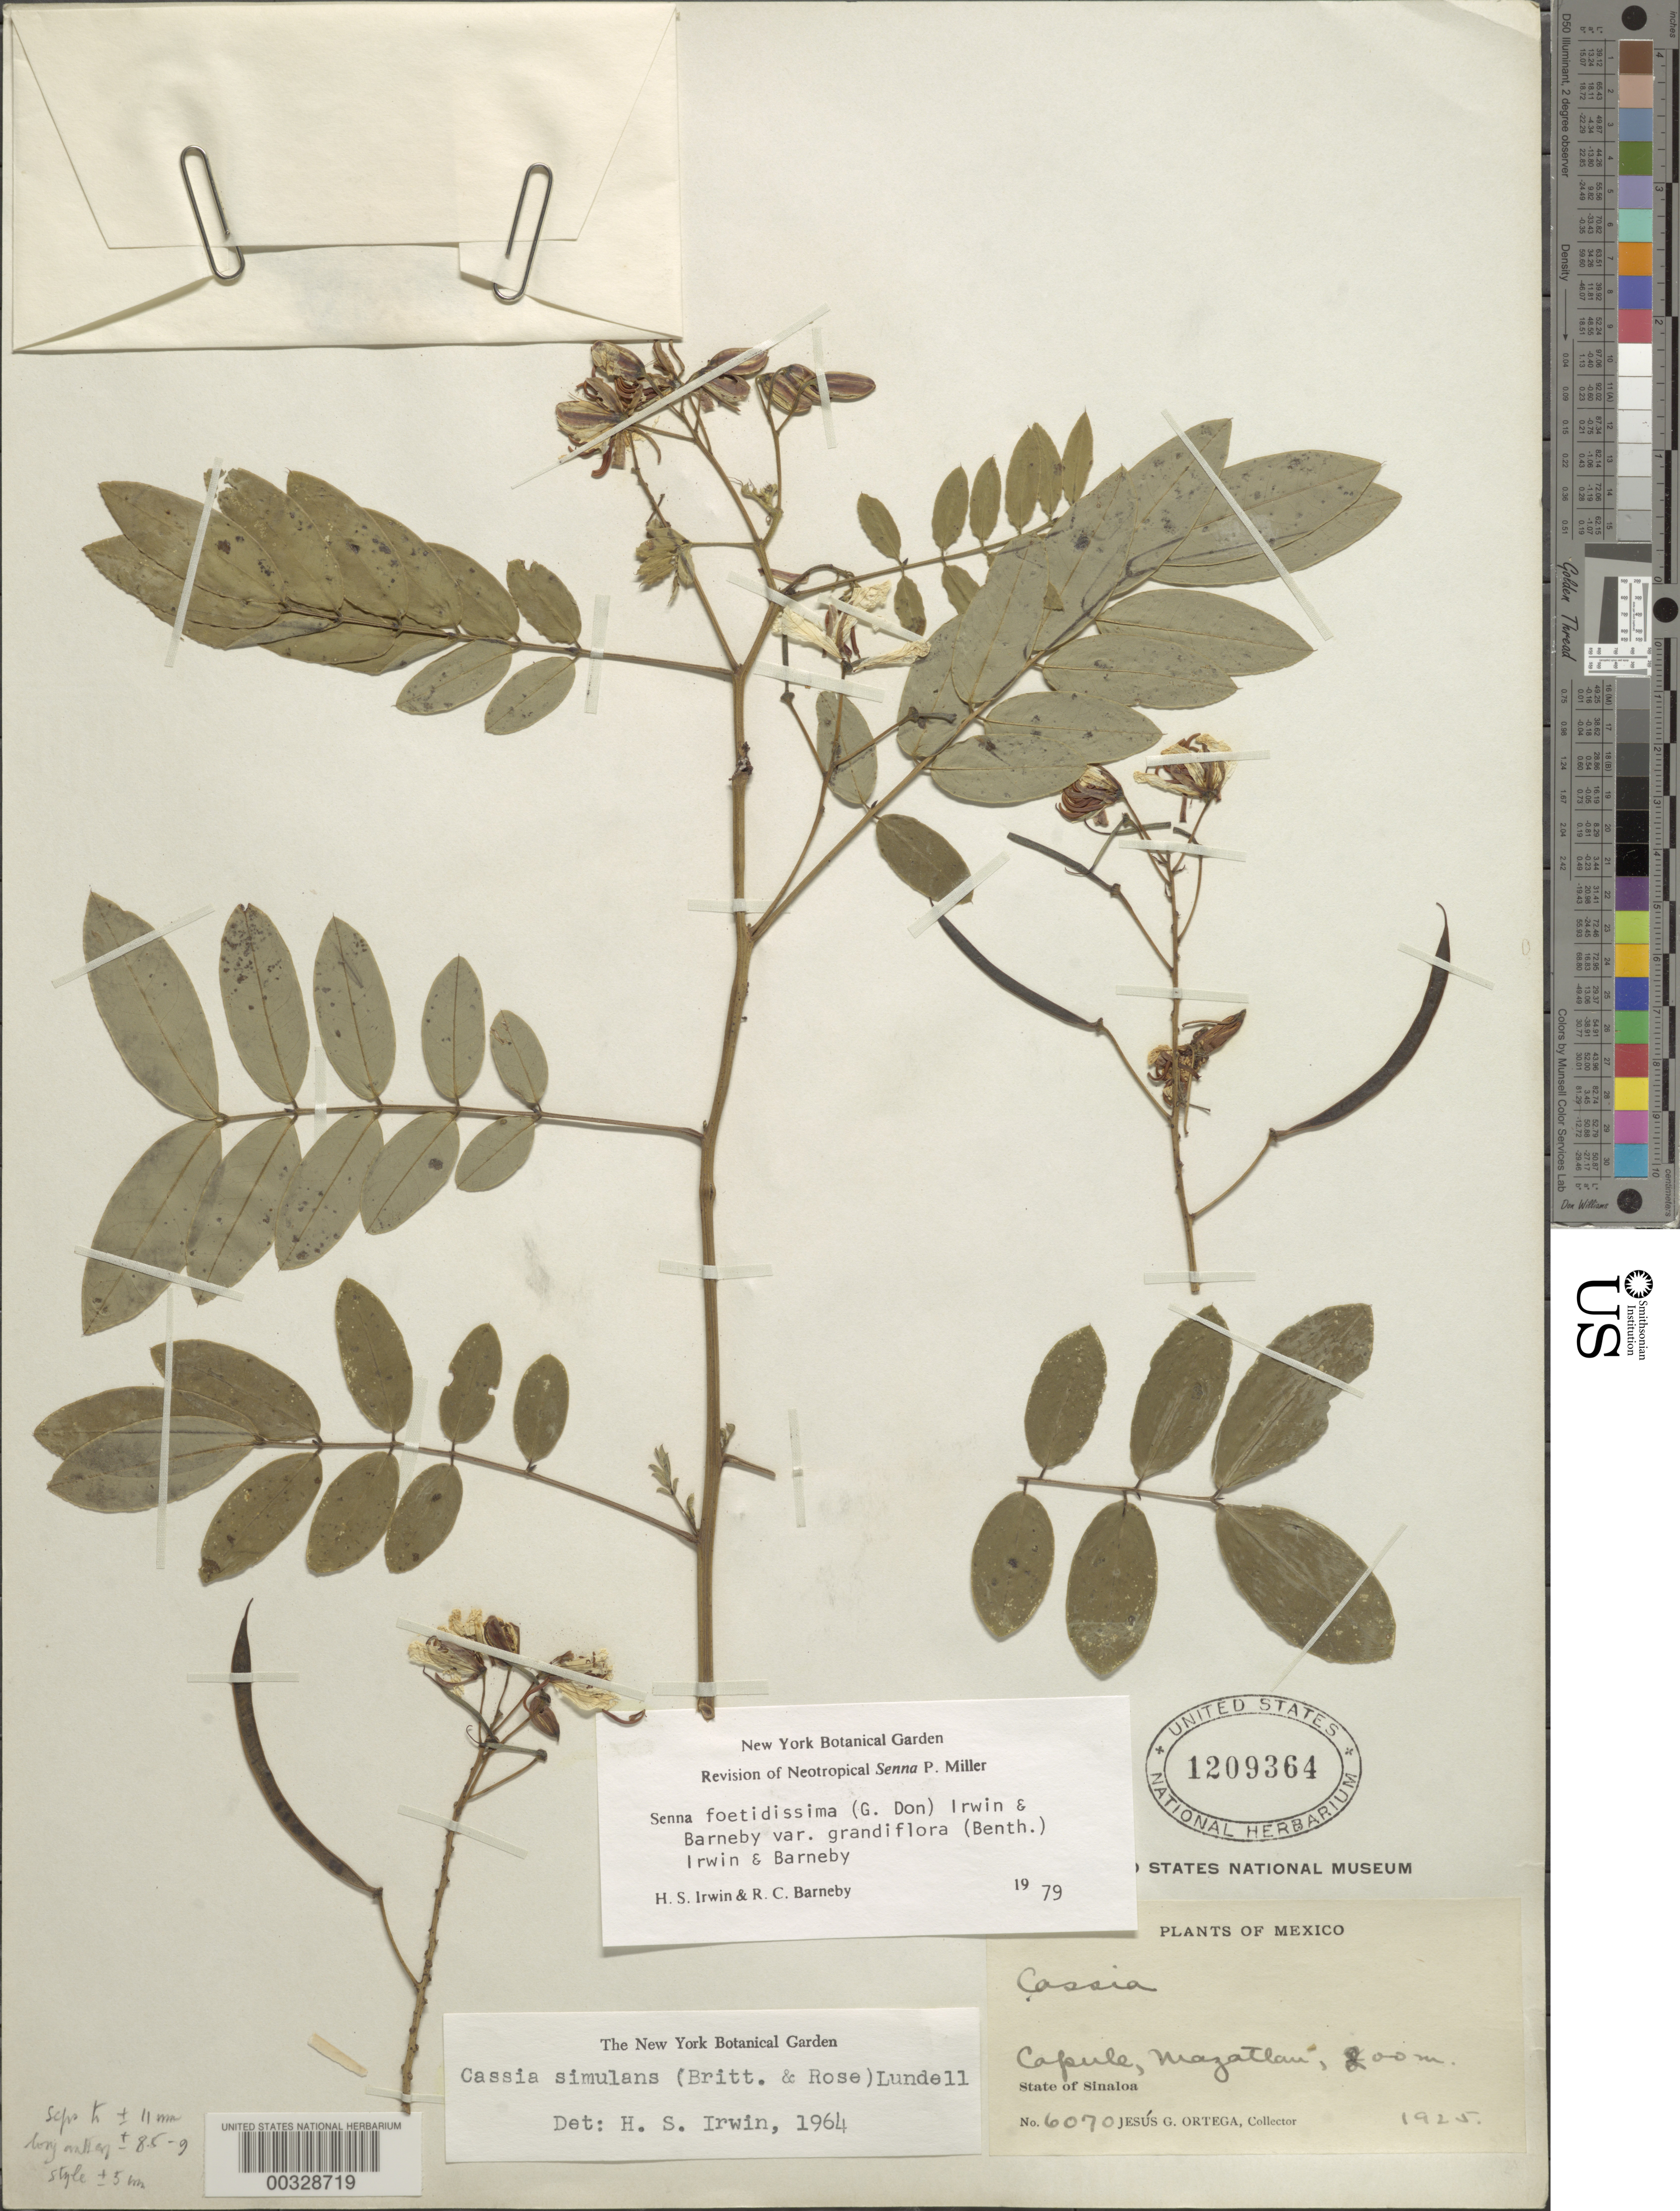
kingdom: Plantae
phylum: Tracheophyta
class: Magnoliopsida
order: Fabales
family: Fabaceae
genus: Senna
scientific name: Senna foetidissima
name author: (Ruiz & Pav. ex G. Don) H.S. Irwin & Barneby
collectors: J. Ortega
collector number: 6070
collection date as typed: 1925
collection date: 1925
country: Mexico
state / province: Sinaloa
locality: Capule, Mazatlan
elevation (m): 200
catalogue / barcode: US 1209364